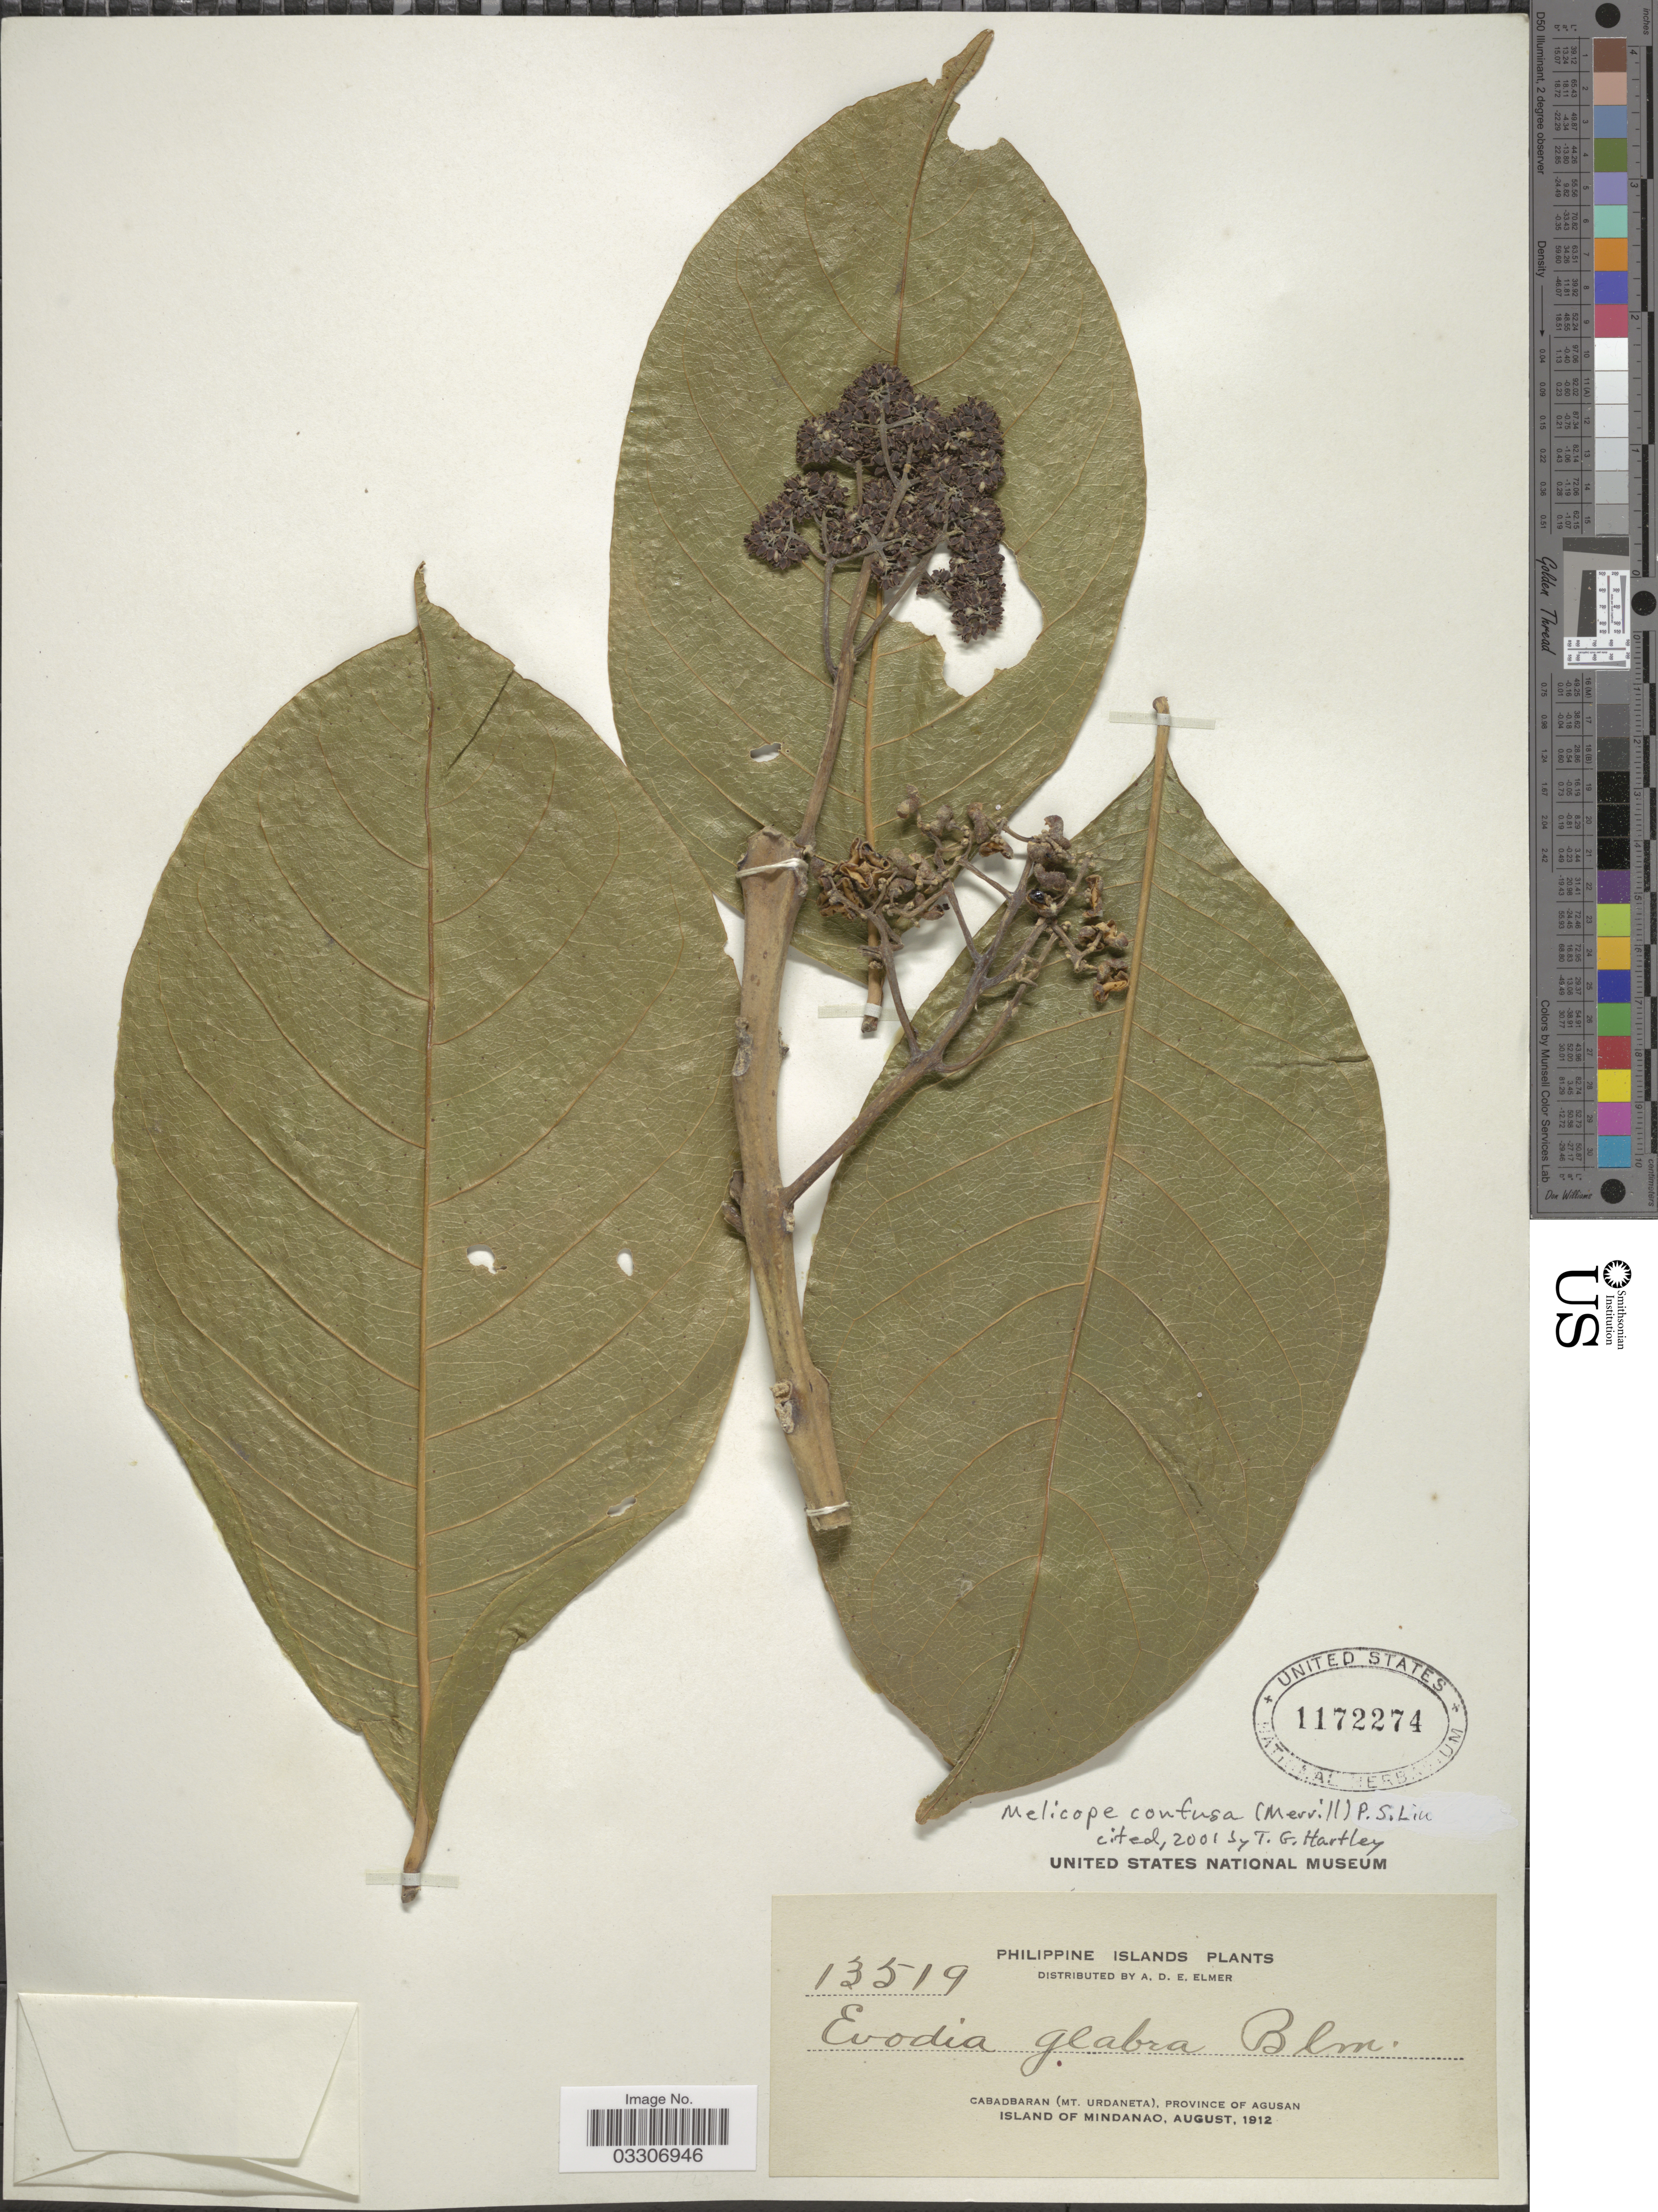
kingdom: Plantae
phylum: Tracheophyta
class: Magnoliopsida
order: Sapindales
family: Rutaceae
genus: Melicope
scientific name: Melicope confusa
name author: (Merr.) P.S. Liu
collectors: A. D. E. Elmer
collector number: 13519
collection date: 1912-08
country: Philippines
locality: Cabadbaran (Mt. Urdaneta), Province of Agusan. Island of Mindanao.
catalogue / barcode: US 1172274